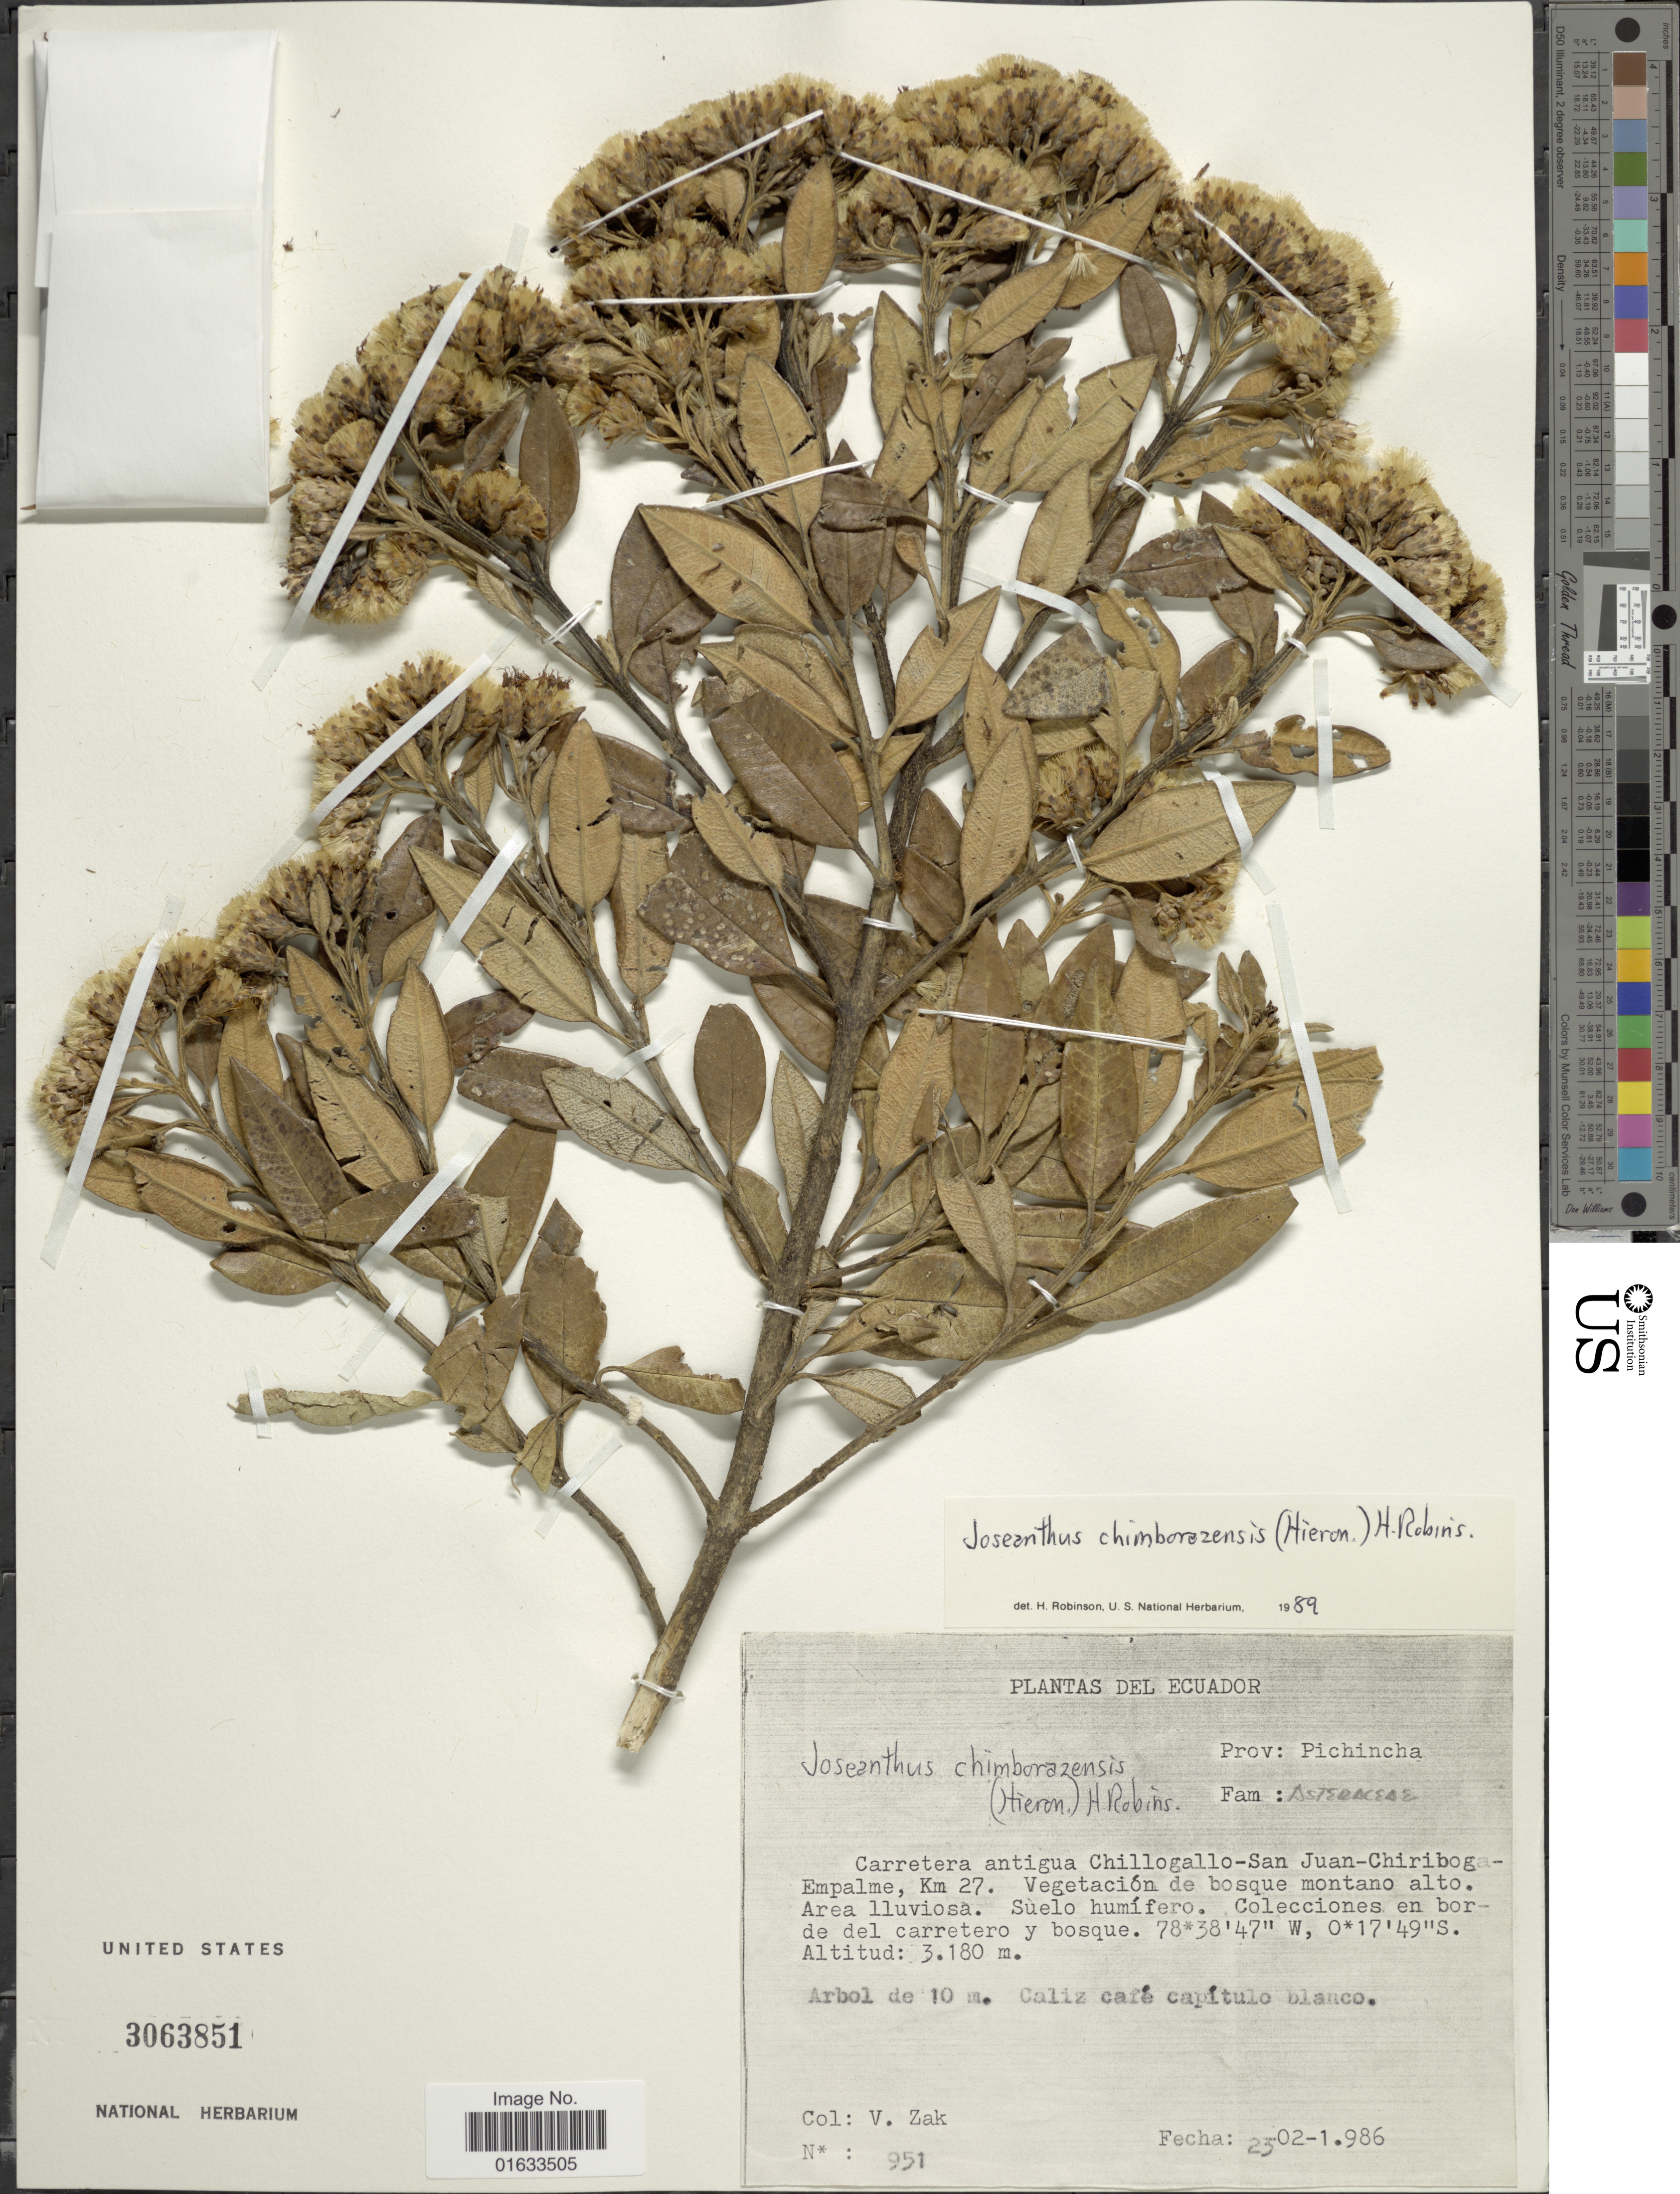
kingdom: Plantae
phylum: Tracheophyta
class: Magnoliopsida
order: Asterales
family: Asteraceae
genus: Joseanthus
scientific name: Joseanthus chimborazensis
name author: (Hieron.) H. Rob.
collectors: V. Zak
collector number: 951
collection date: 1986-02-23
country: Ecuador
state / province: Pichincha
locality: Prov: Pichincha. Carretera antigua Chillogallo-San Juan-Chiriboga-Empalme, Km. 27.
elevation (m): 3180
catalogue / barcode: US 3063851